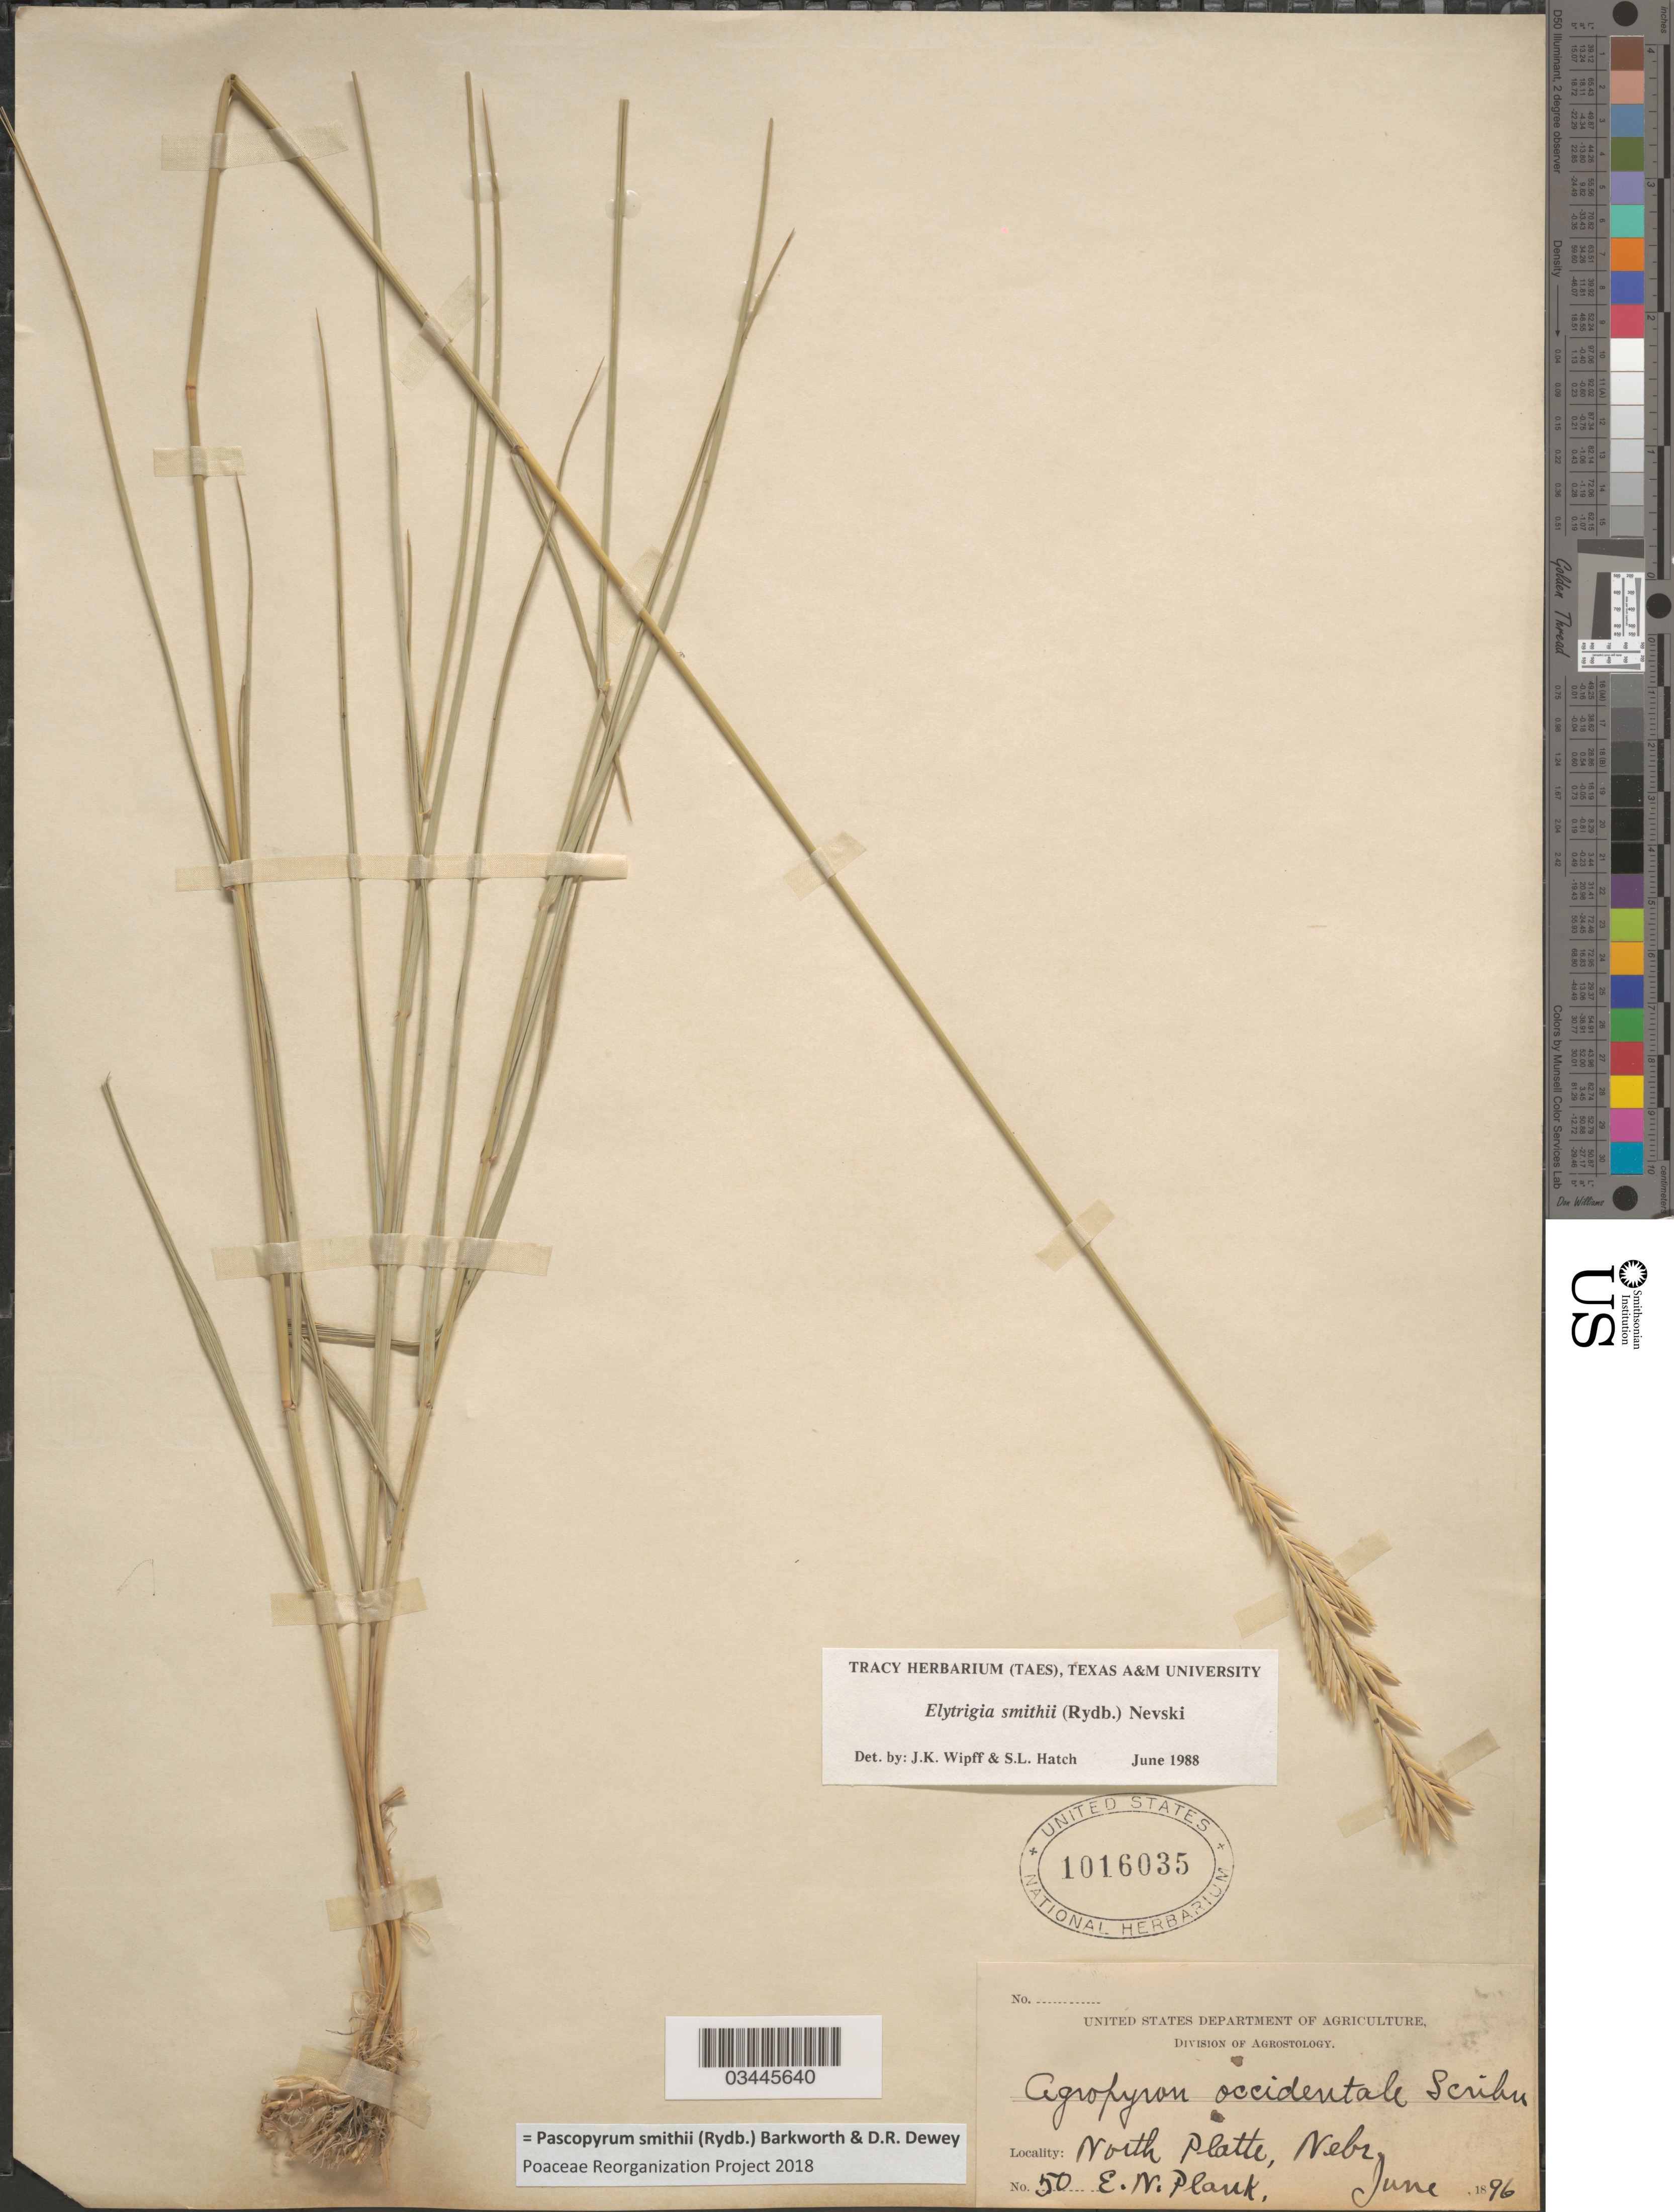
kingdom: Plantae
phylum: Tracheophyta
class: Liliopsida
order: Poales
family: Poaceae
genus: Pascopyrum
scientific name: Pascopyrum smithii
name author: (Rydb.) Barkworth & Dewey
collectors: E. Plank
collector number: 50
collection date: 1896-06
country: United States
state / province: Nebraska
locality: North Platte.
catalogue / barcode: US 1016035